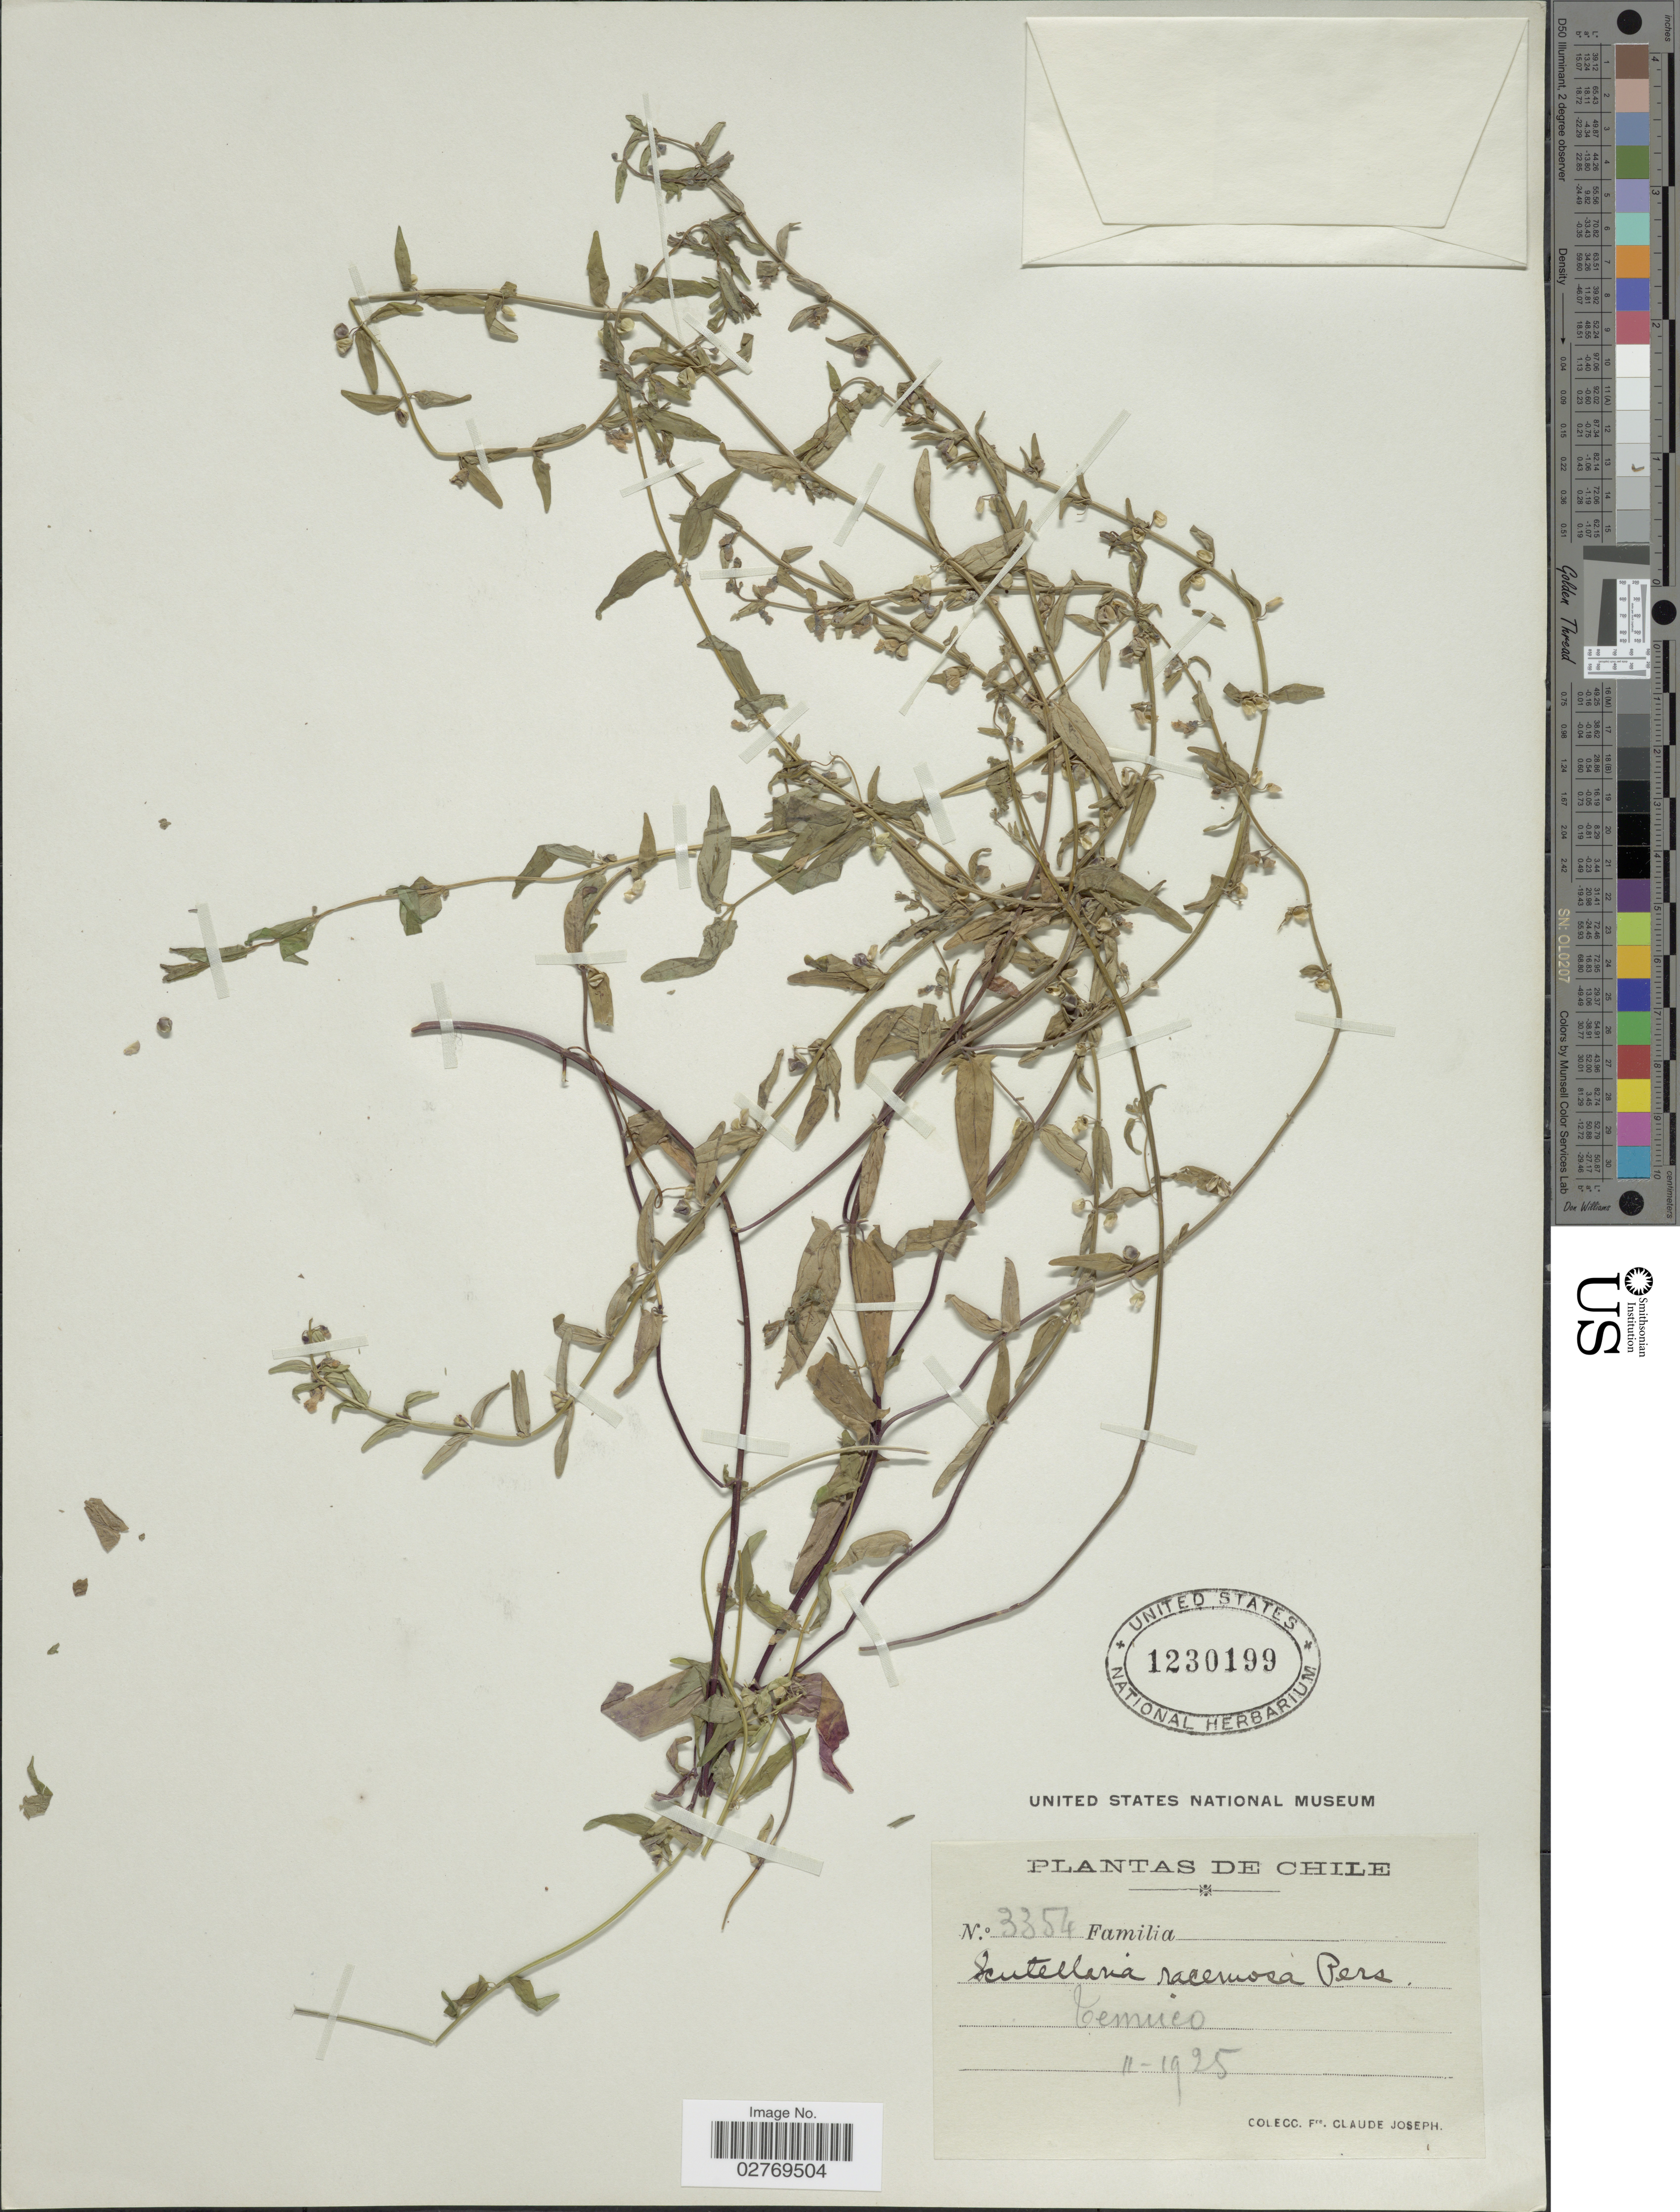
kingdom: Plantae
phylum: Tracheophyta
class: Magnoliopsida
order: Lamiales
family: Lamiaceae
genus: Scutellaria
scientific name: Scutellaria racemosa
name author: Pers.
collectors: Bro. Claude-Joseph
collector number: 3354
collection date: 1925-11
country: Chile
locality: Temuco.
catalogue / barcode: US 1230199